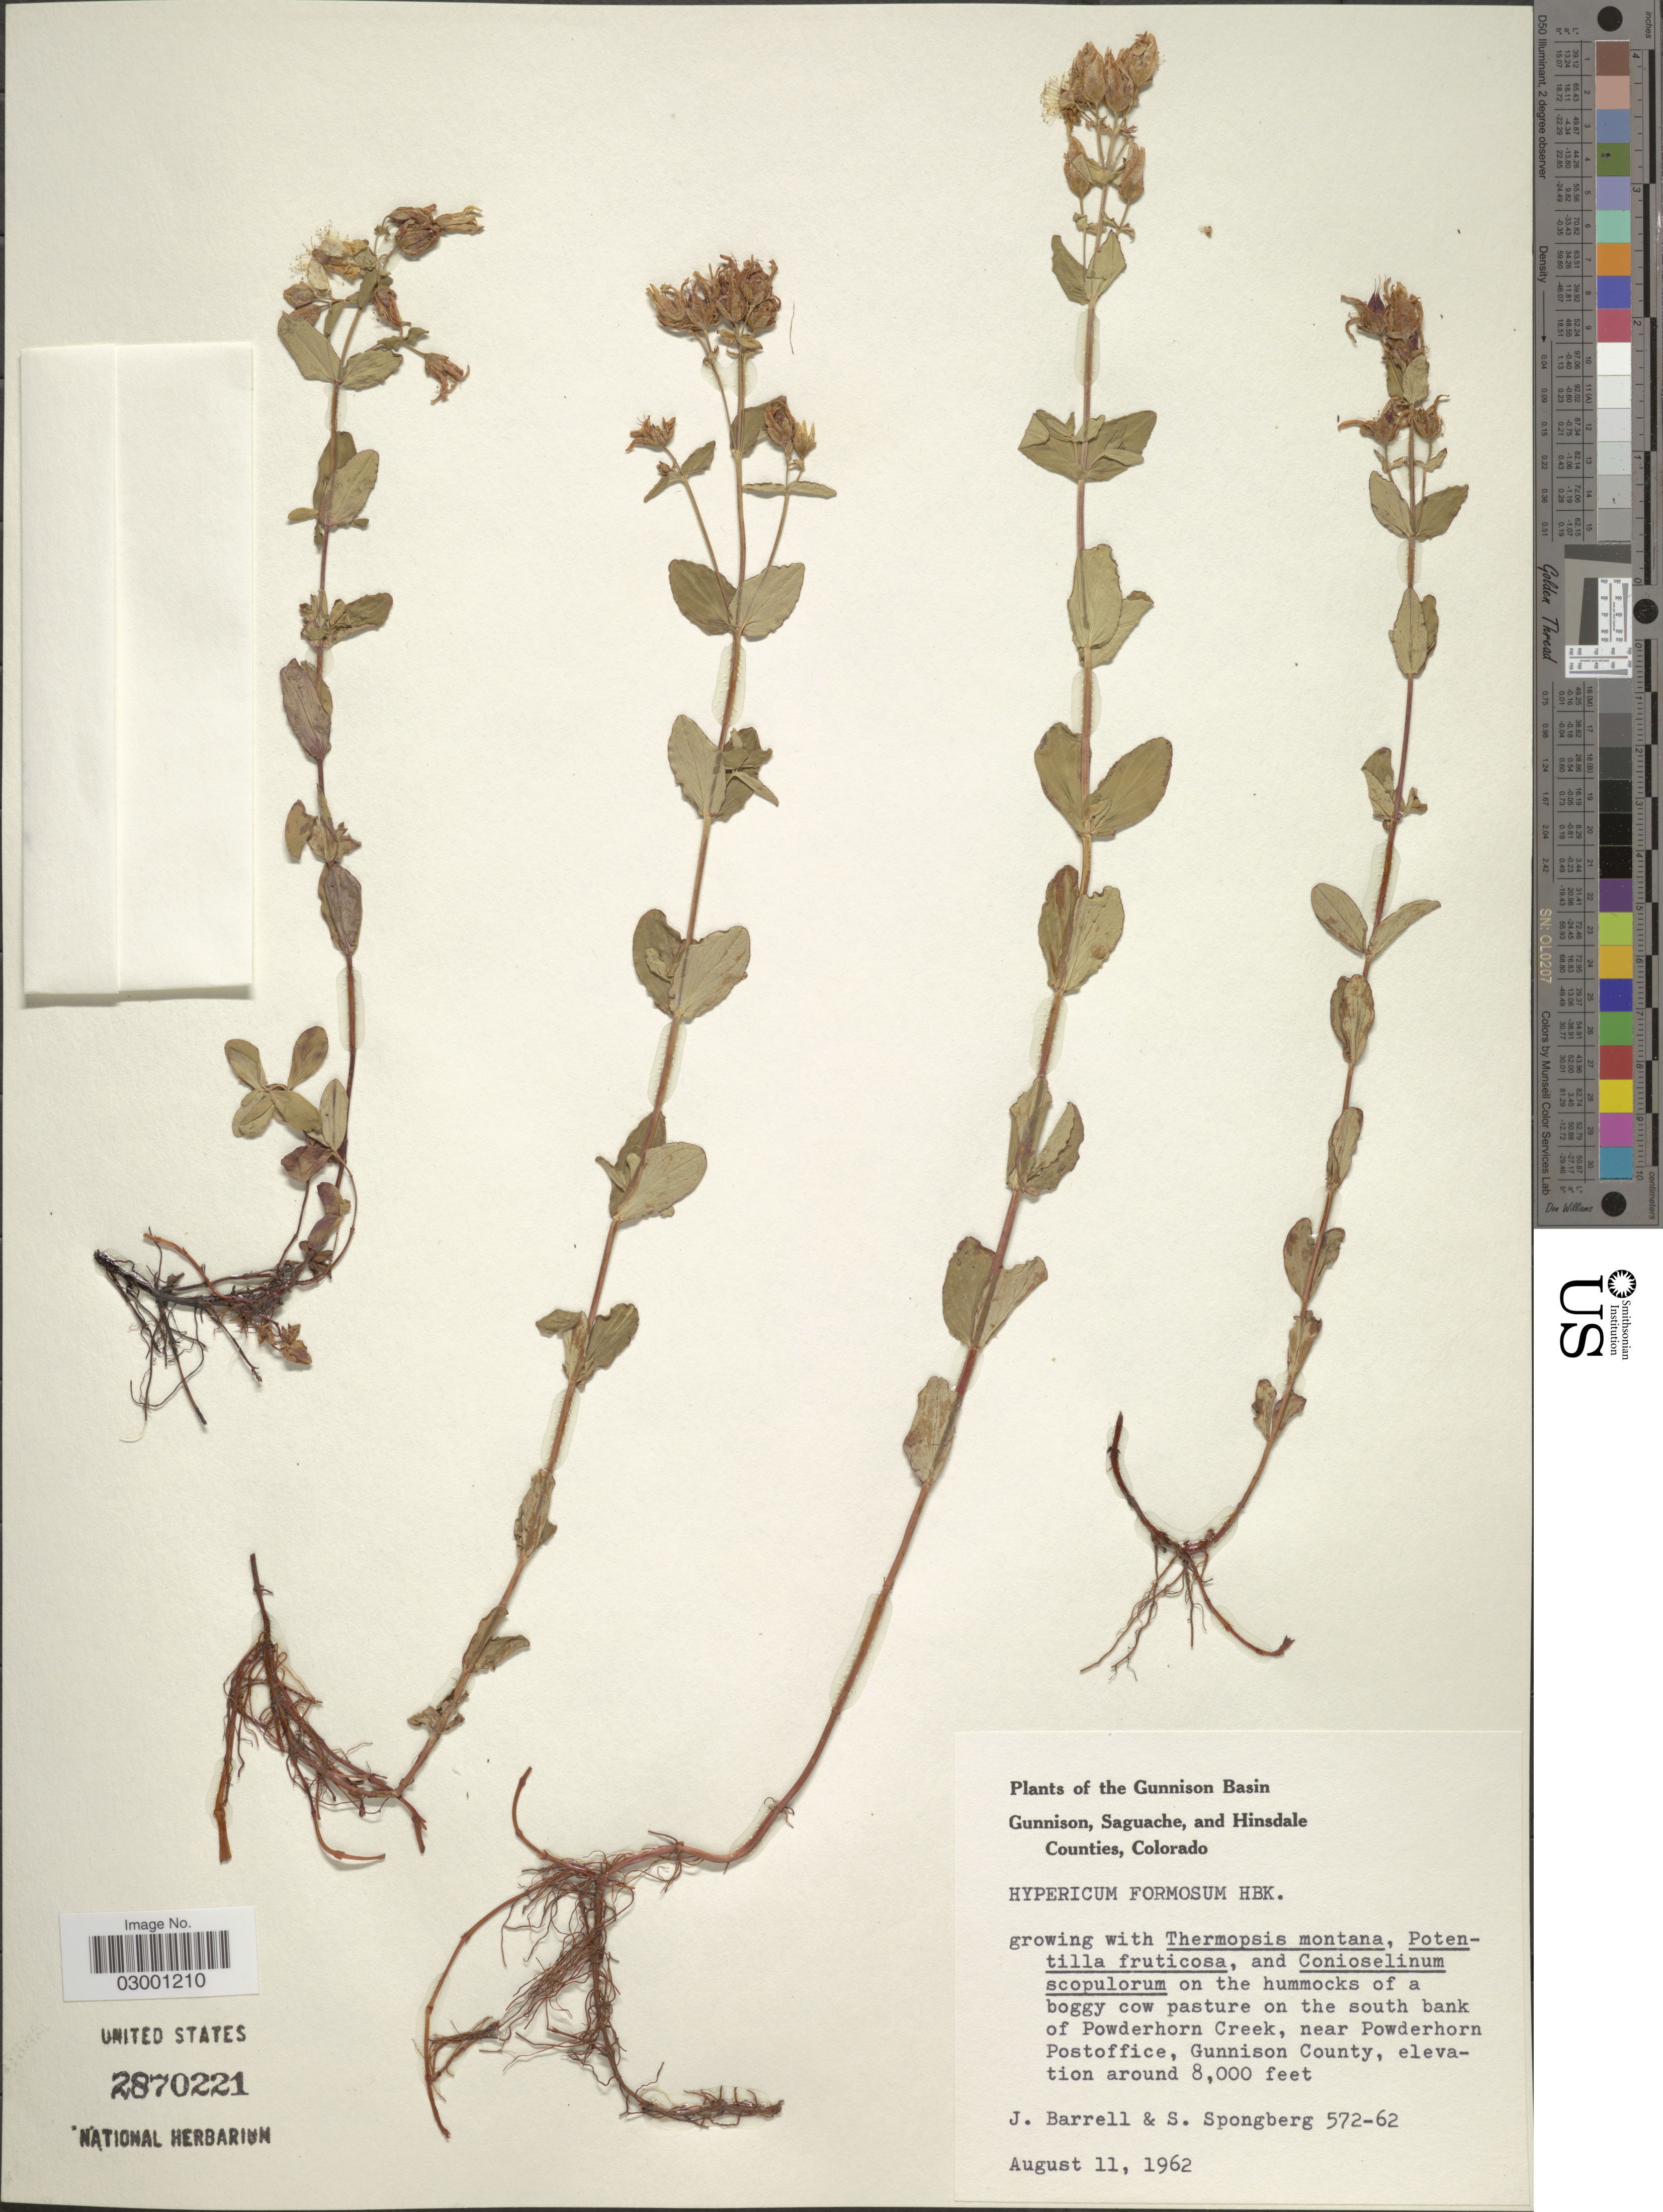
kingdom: Plantae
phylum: Tracheophyta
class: Magnoliopsida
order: Malpighiales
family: Hypericaceae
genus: Hypericum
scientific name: Hypericum formosum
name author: Kunth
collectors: J. Barrell & S. A.Spongberg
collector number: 572-62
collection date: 1962-08-11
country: United States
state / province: Colorado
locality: The Gunnison Basin, Gunnison, Saguache, and Hinsdale Counties, on the south bank of Powderhorn Creek, near Powderhorn Postoffice, Gunnison County.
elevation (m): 2438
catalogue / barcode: US 2870221